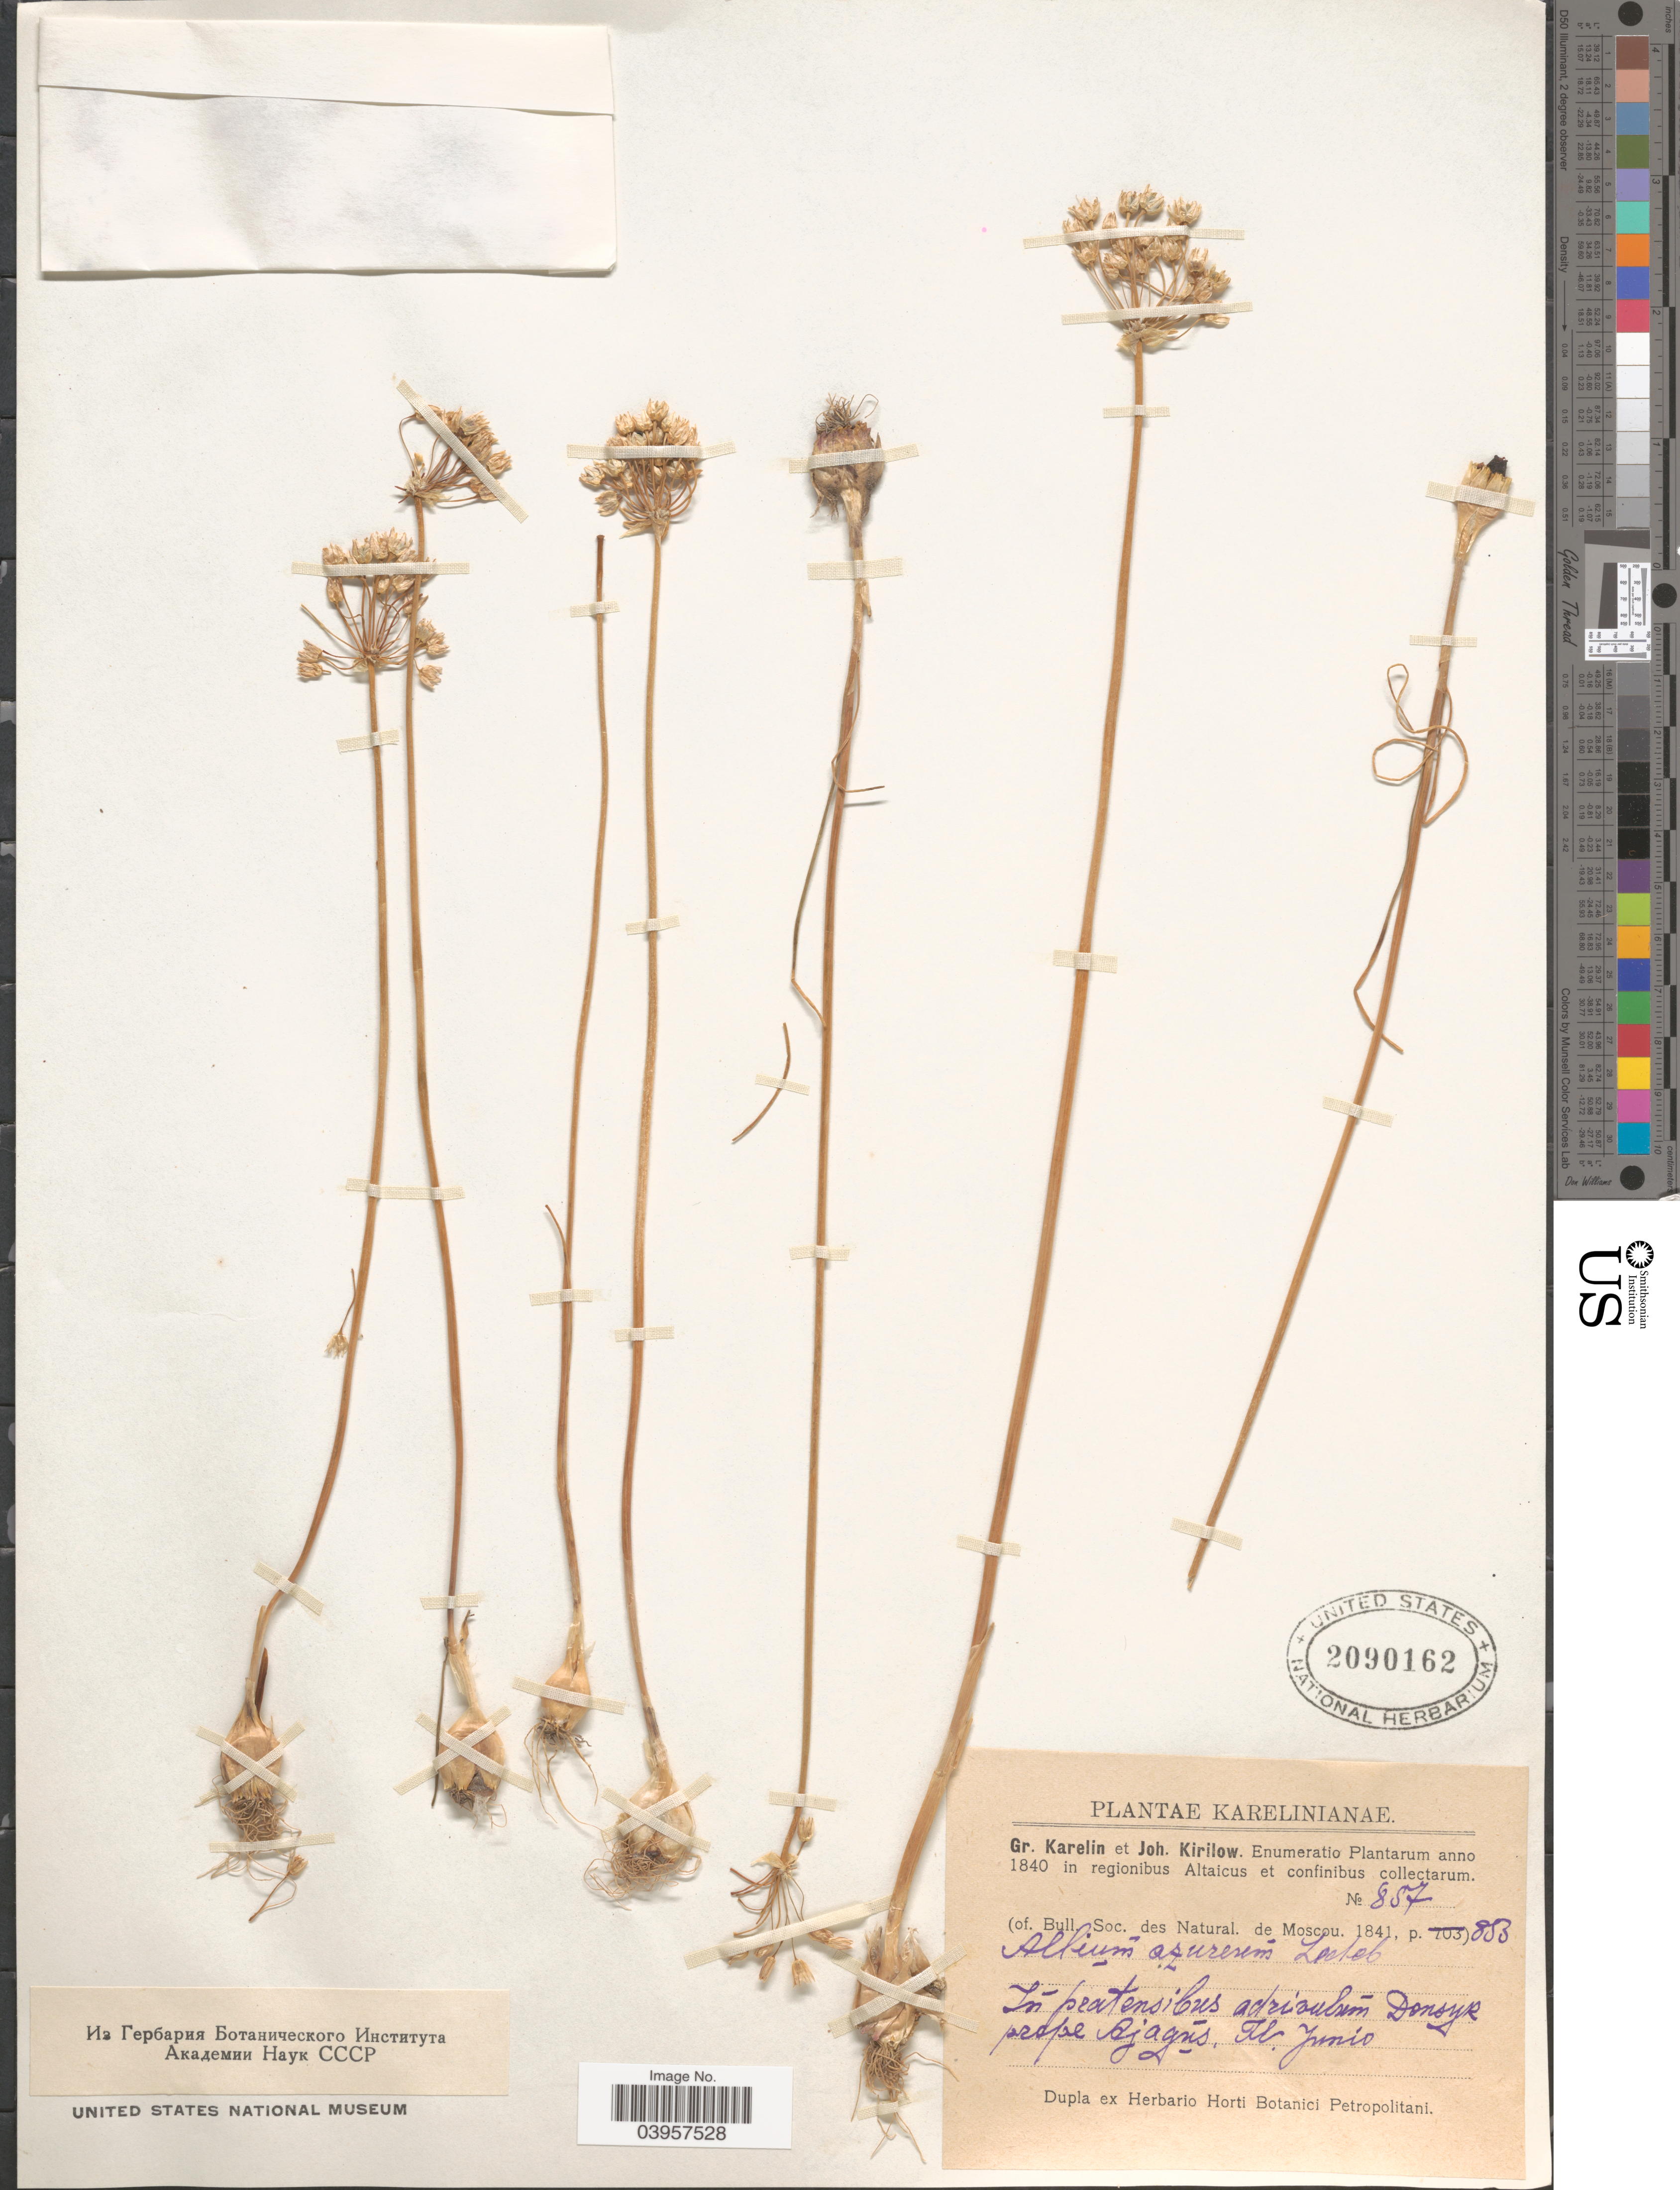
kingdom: Plantae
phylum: Tracheophyta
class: Liliopsida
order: Asparagales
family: Amaryllidaceae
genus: Allium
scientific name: Allium azureum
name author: Ledeb.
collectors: G. Karelin & I. P. Kirilov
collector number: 857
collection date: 1840-06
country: Kazakhstan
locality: In regionibus Altaicus et confinibus. In pratensibus adrialsum Donsyr prope Ajagus.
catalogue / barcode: US 2090162